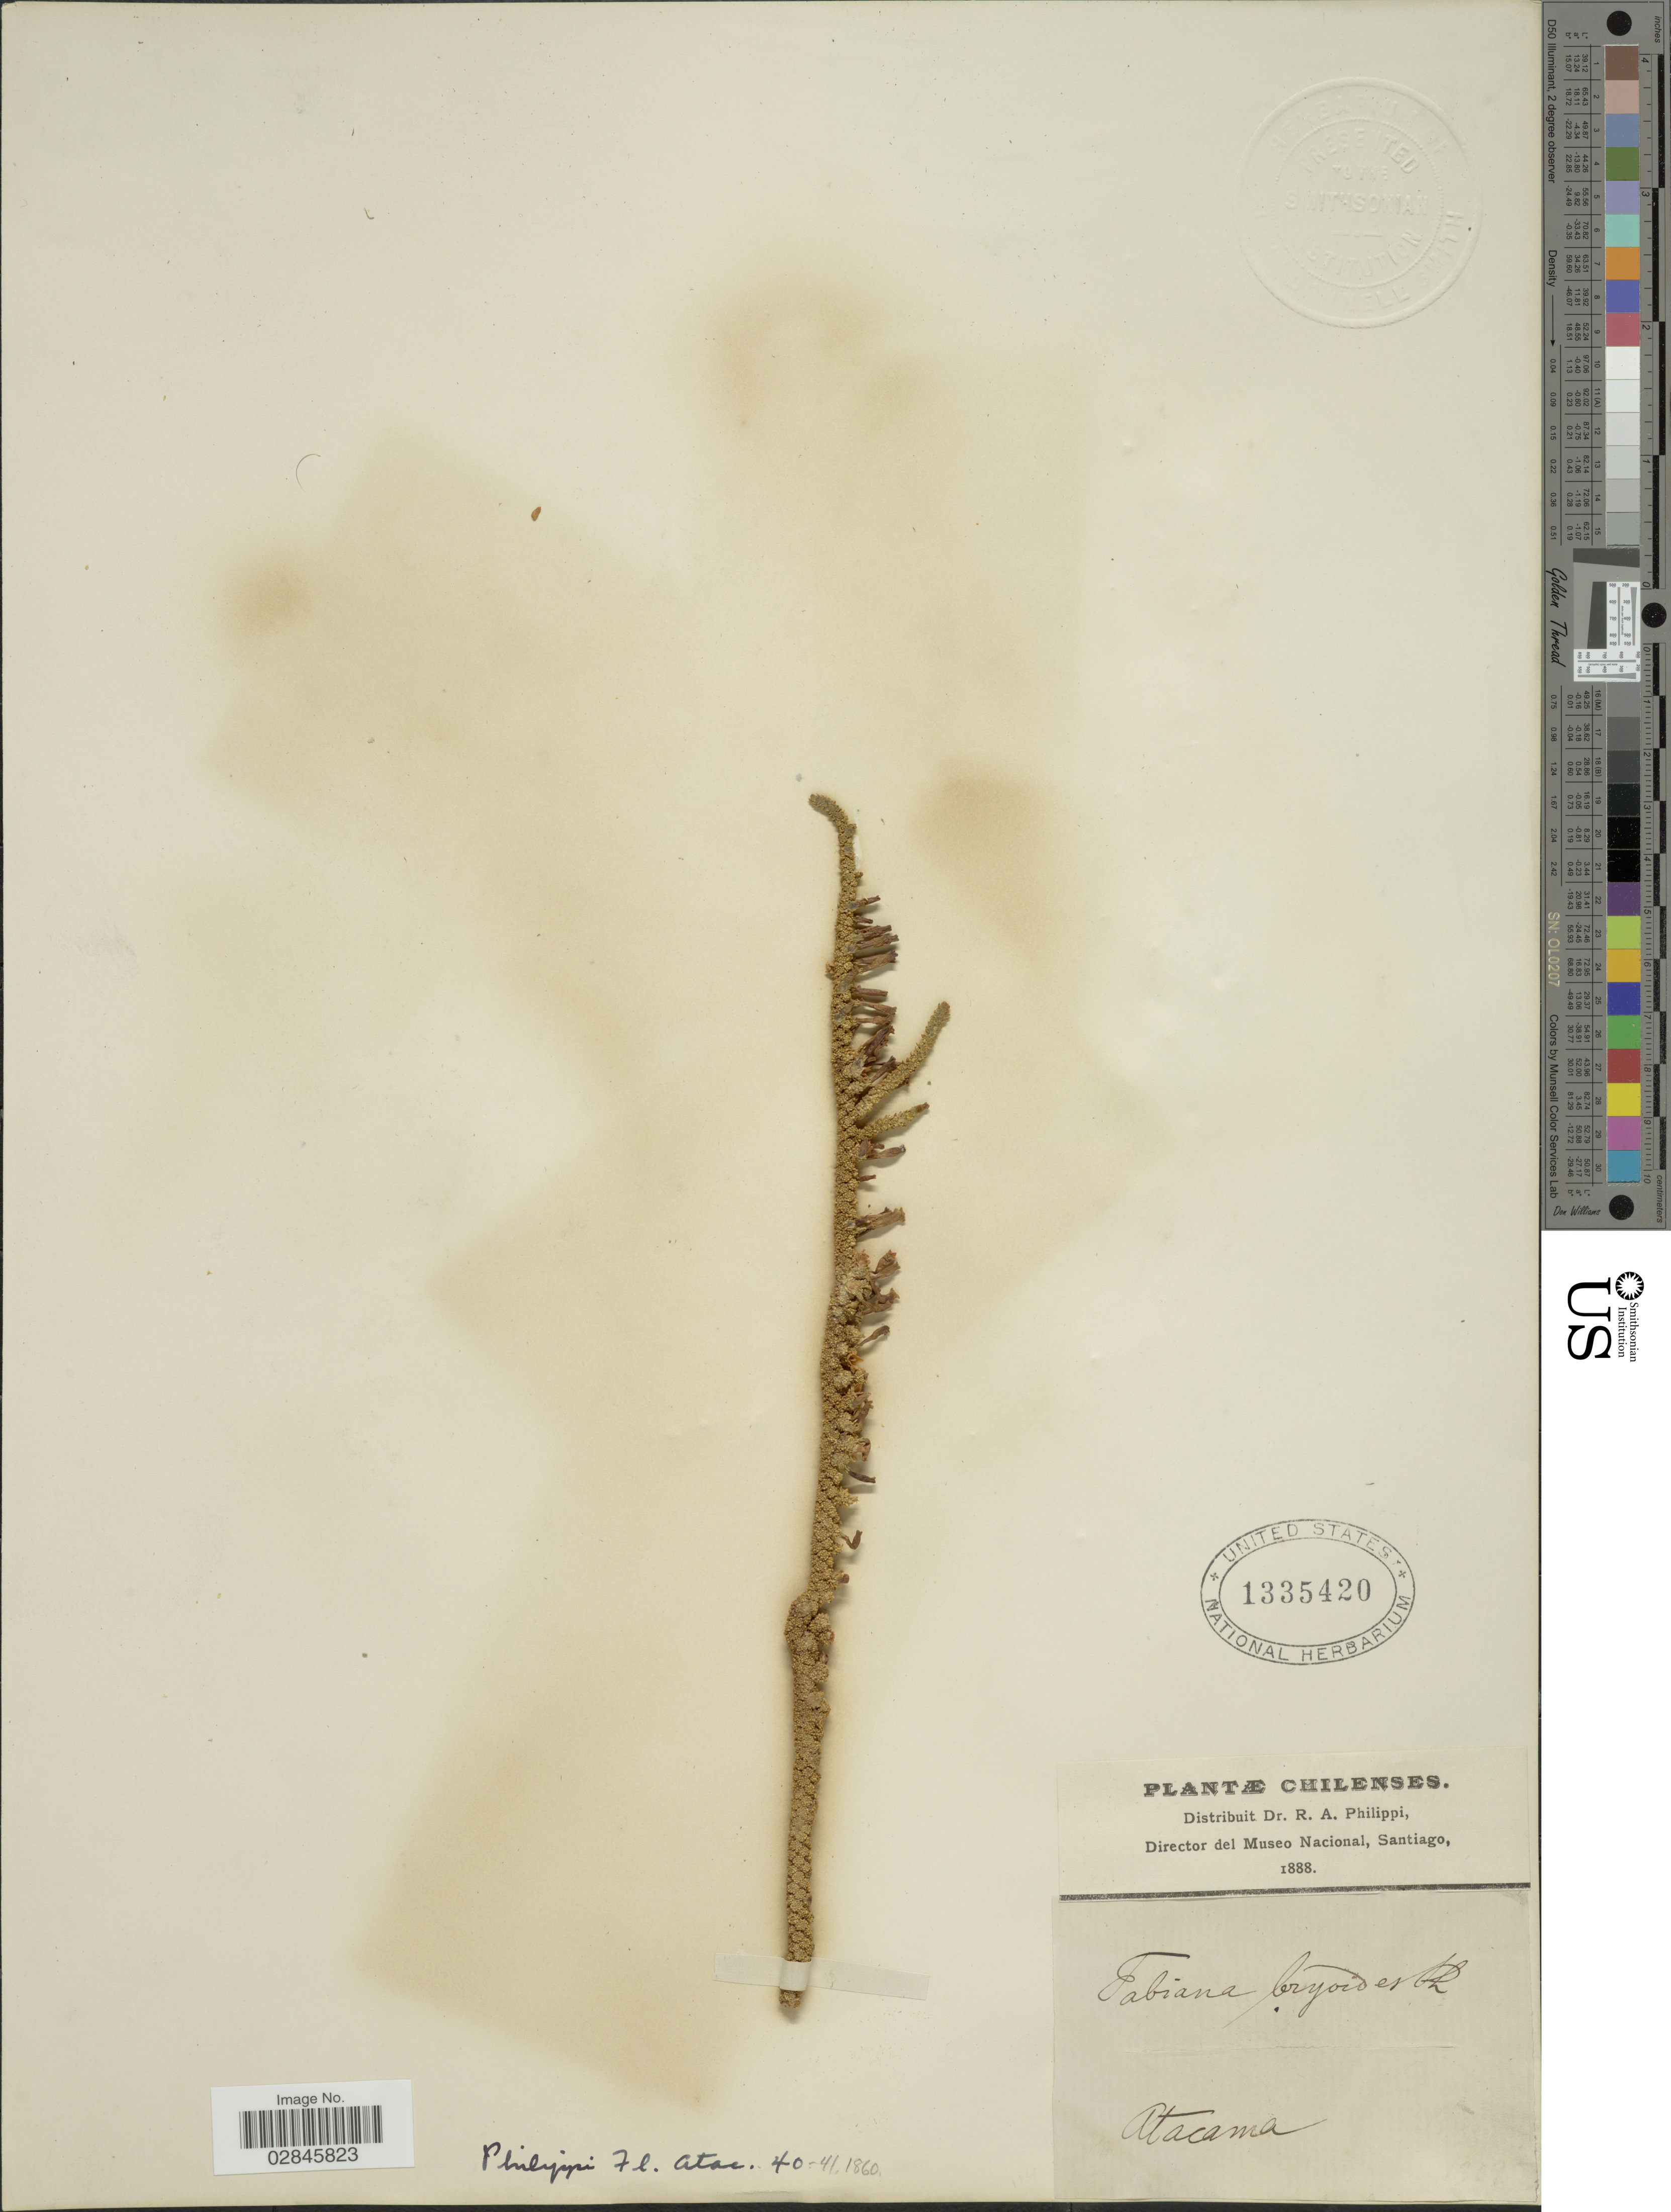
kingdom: Plantae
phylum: Tracheophyta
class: Magnoliopsida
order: Solanales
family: Solanaceae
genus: Fabiana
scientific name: Fabiana bryoides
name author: Phil.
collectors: R. A. Philippi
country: Chile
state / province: Atacama (III)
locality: Atacama.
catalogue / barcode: US 1335420